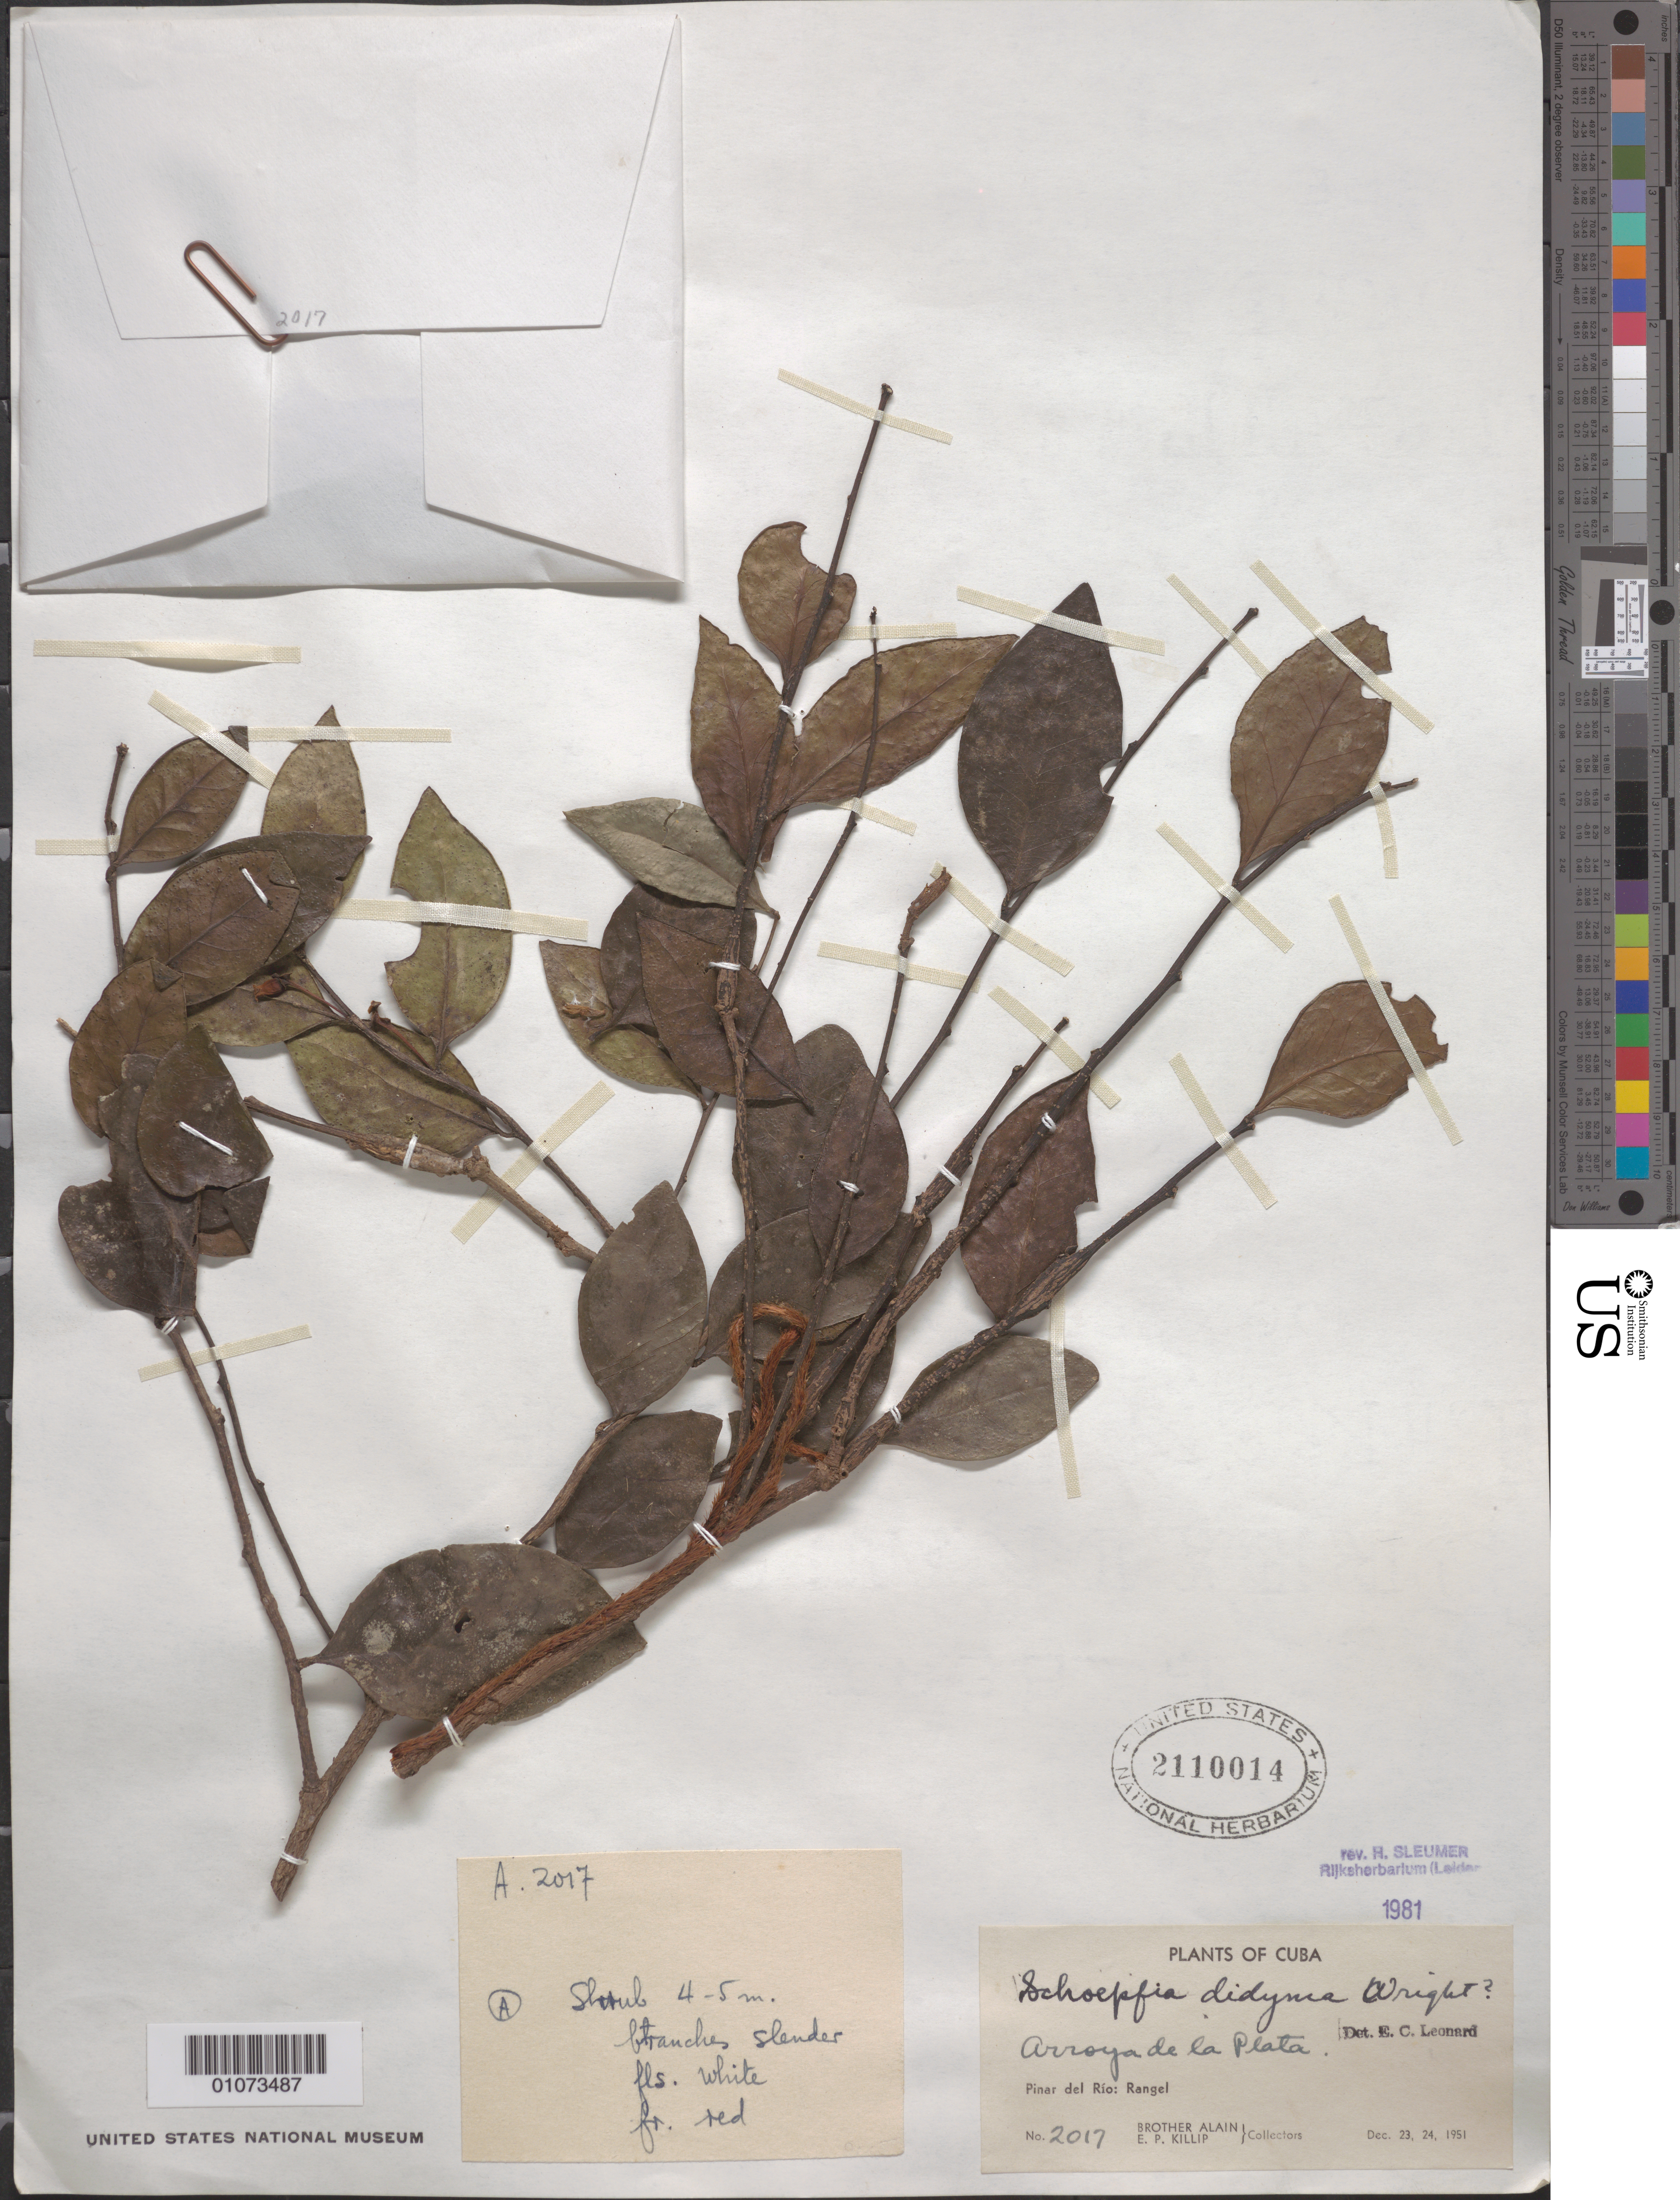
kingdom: Plantae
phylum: Tracheophyta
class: Magnoliopsida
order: Santalales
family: Schoepfiaceae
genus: Schoepfia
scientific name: Schoepfia didyma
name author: C. Wright ex Griseb.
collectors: A. H. Liogier & E. P. Killip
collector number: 2017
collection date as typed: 23 Dec 1951 and 24 Dec 1951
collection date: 1951-12-23,1951-12-24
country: Cuba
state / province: Pinar del Rio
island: Cuba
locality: Pinar del Rio: Rangel Arroya de la Plata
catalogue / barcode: US 2110014